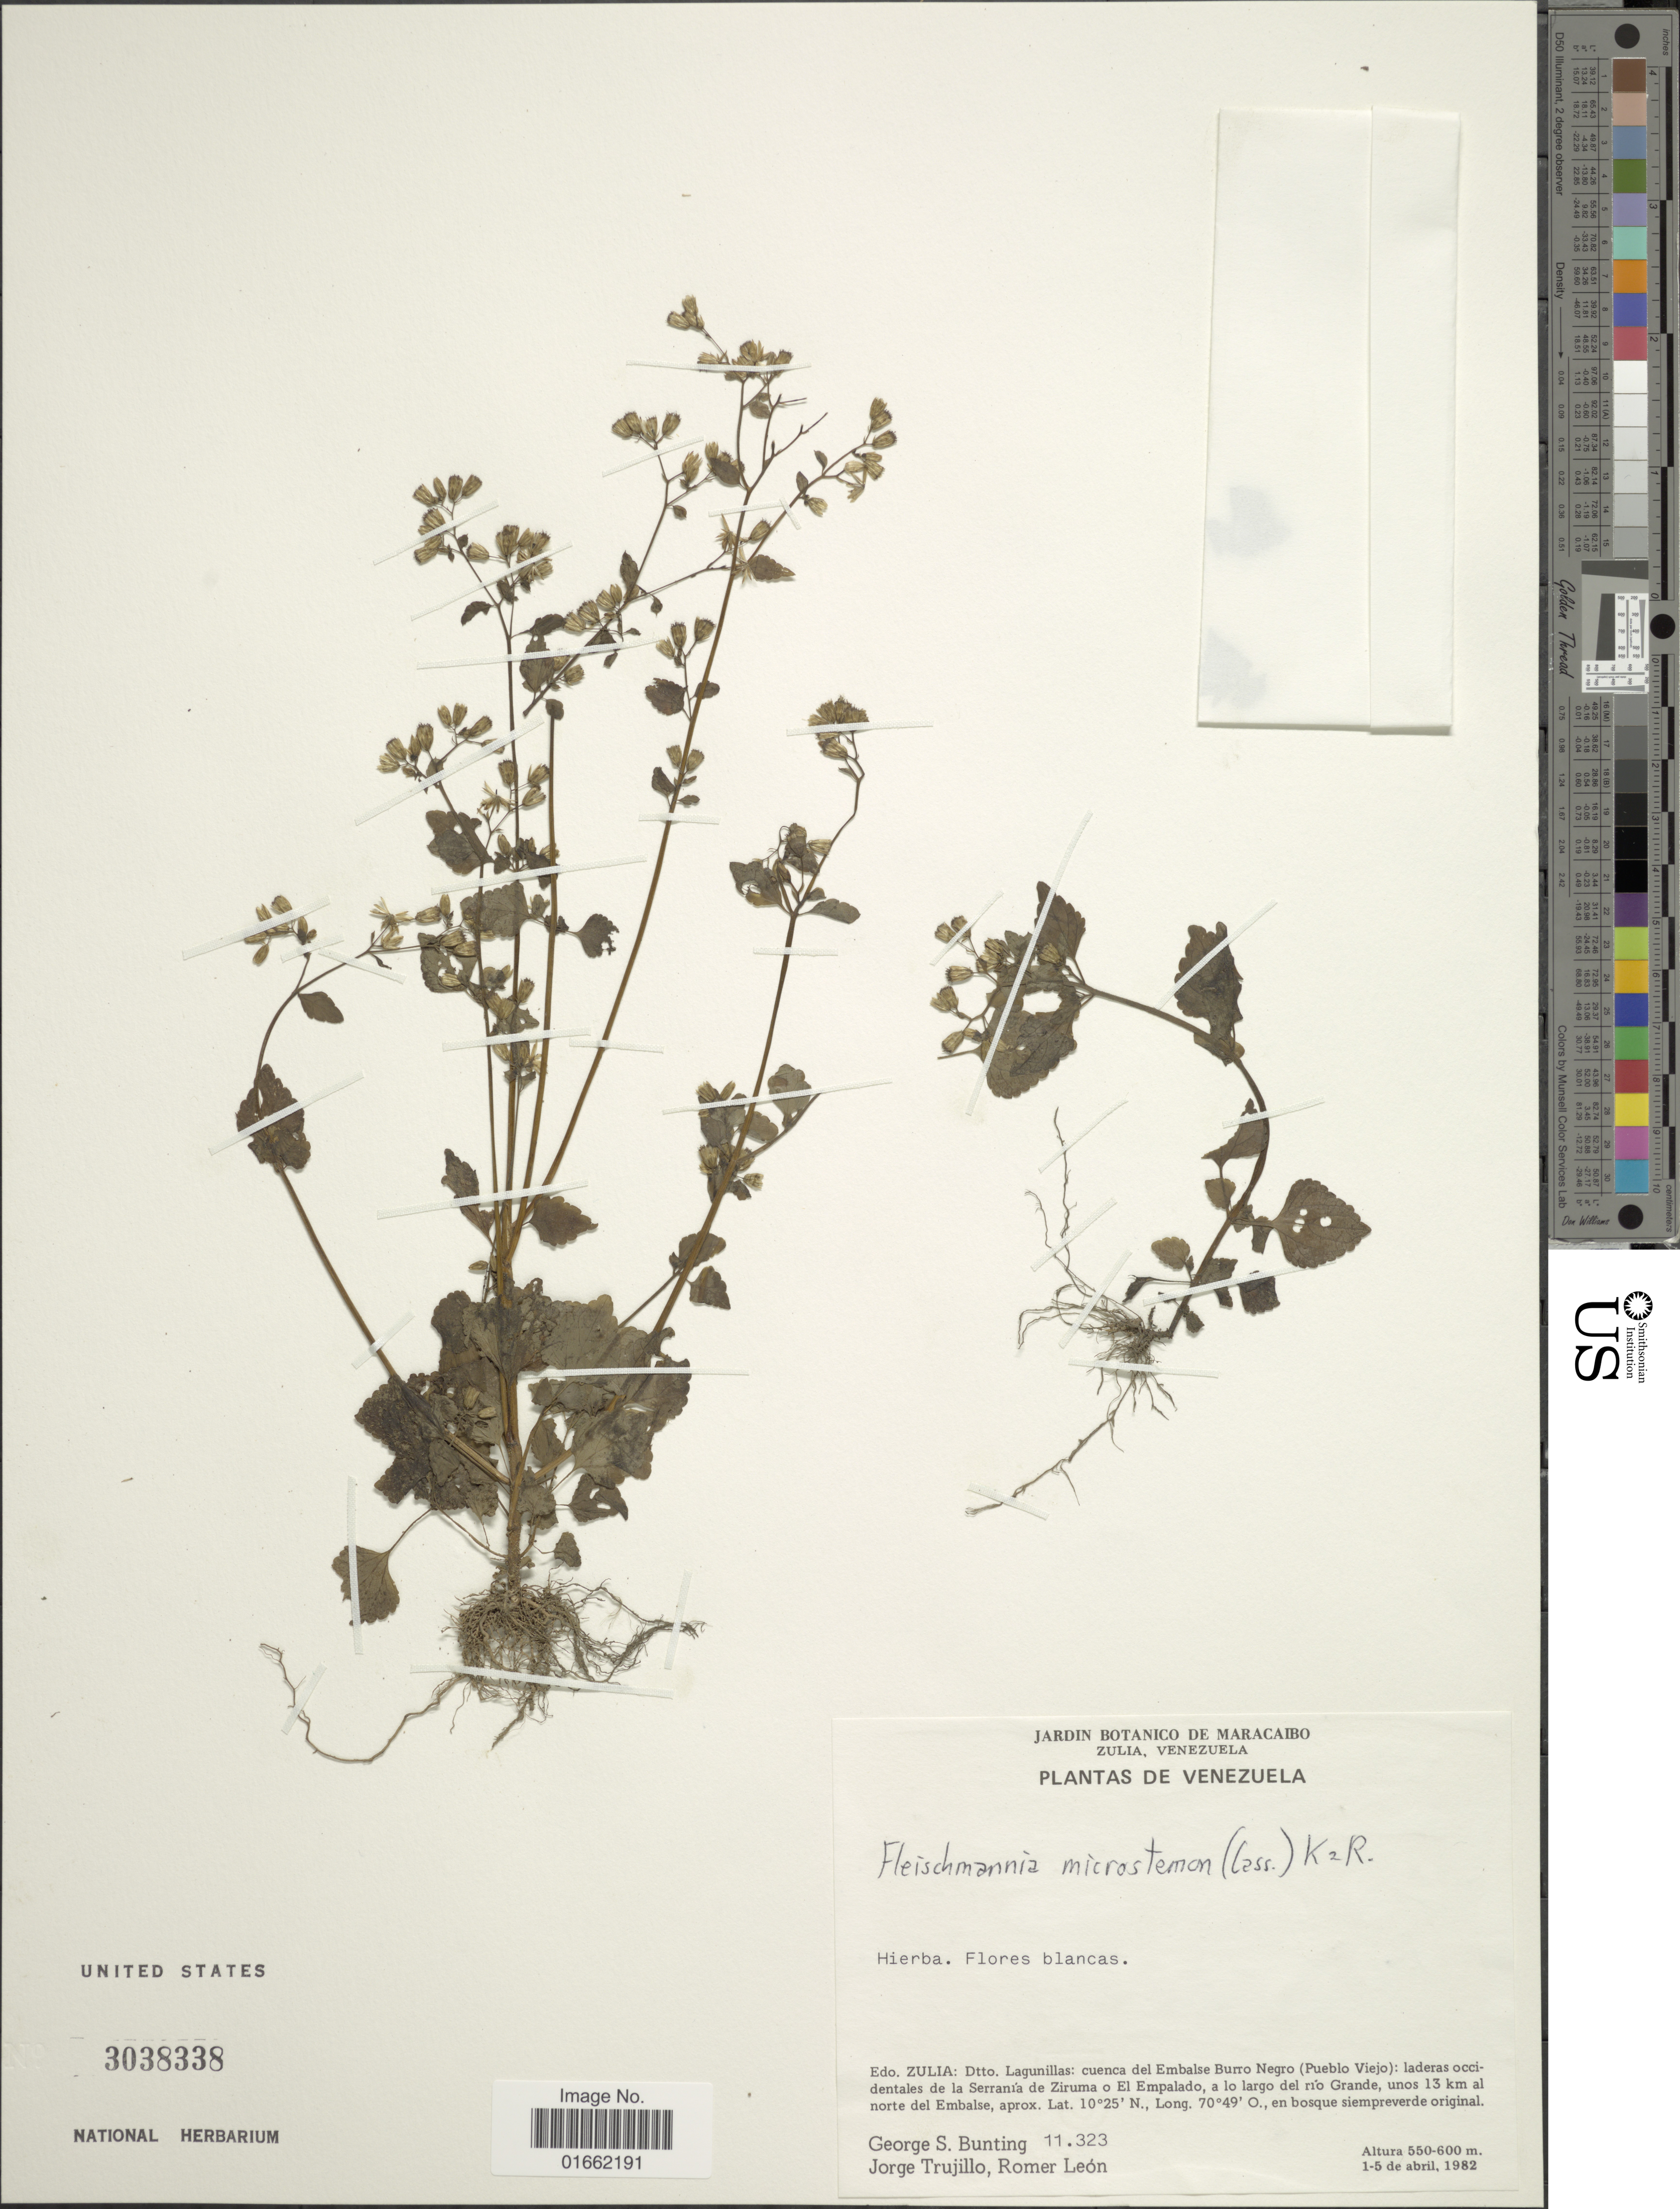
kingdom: Plantae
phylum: Tracheophyta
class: Magnoliopsida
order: Asterales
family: Asteraceae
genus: Fleischmannia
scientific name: Fleischmannia microstemon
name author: (Cass.) R.M. King & H. Rob.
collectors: G. S. Bunting, J. Trujillo & R. A. León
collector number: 11323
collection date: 1982-04-01/1982-04-05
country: Venezuela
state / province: Zulia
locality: Edo. Zulia: Dtto. Lagunillas: cuenca del Embalse Burro Negro (Pueblo Viejo): laderas occidentales de la Serranís de Ziruma o El Empalado, a lo largo del río Grande, unos 13 km al norte del Embalse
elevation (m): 550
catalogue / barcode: US 3038338